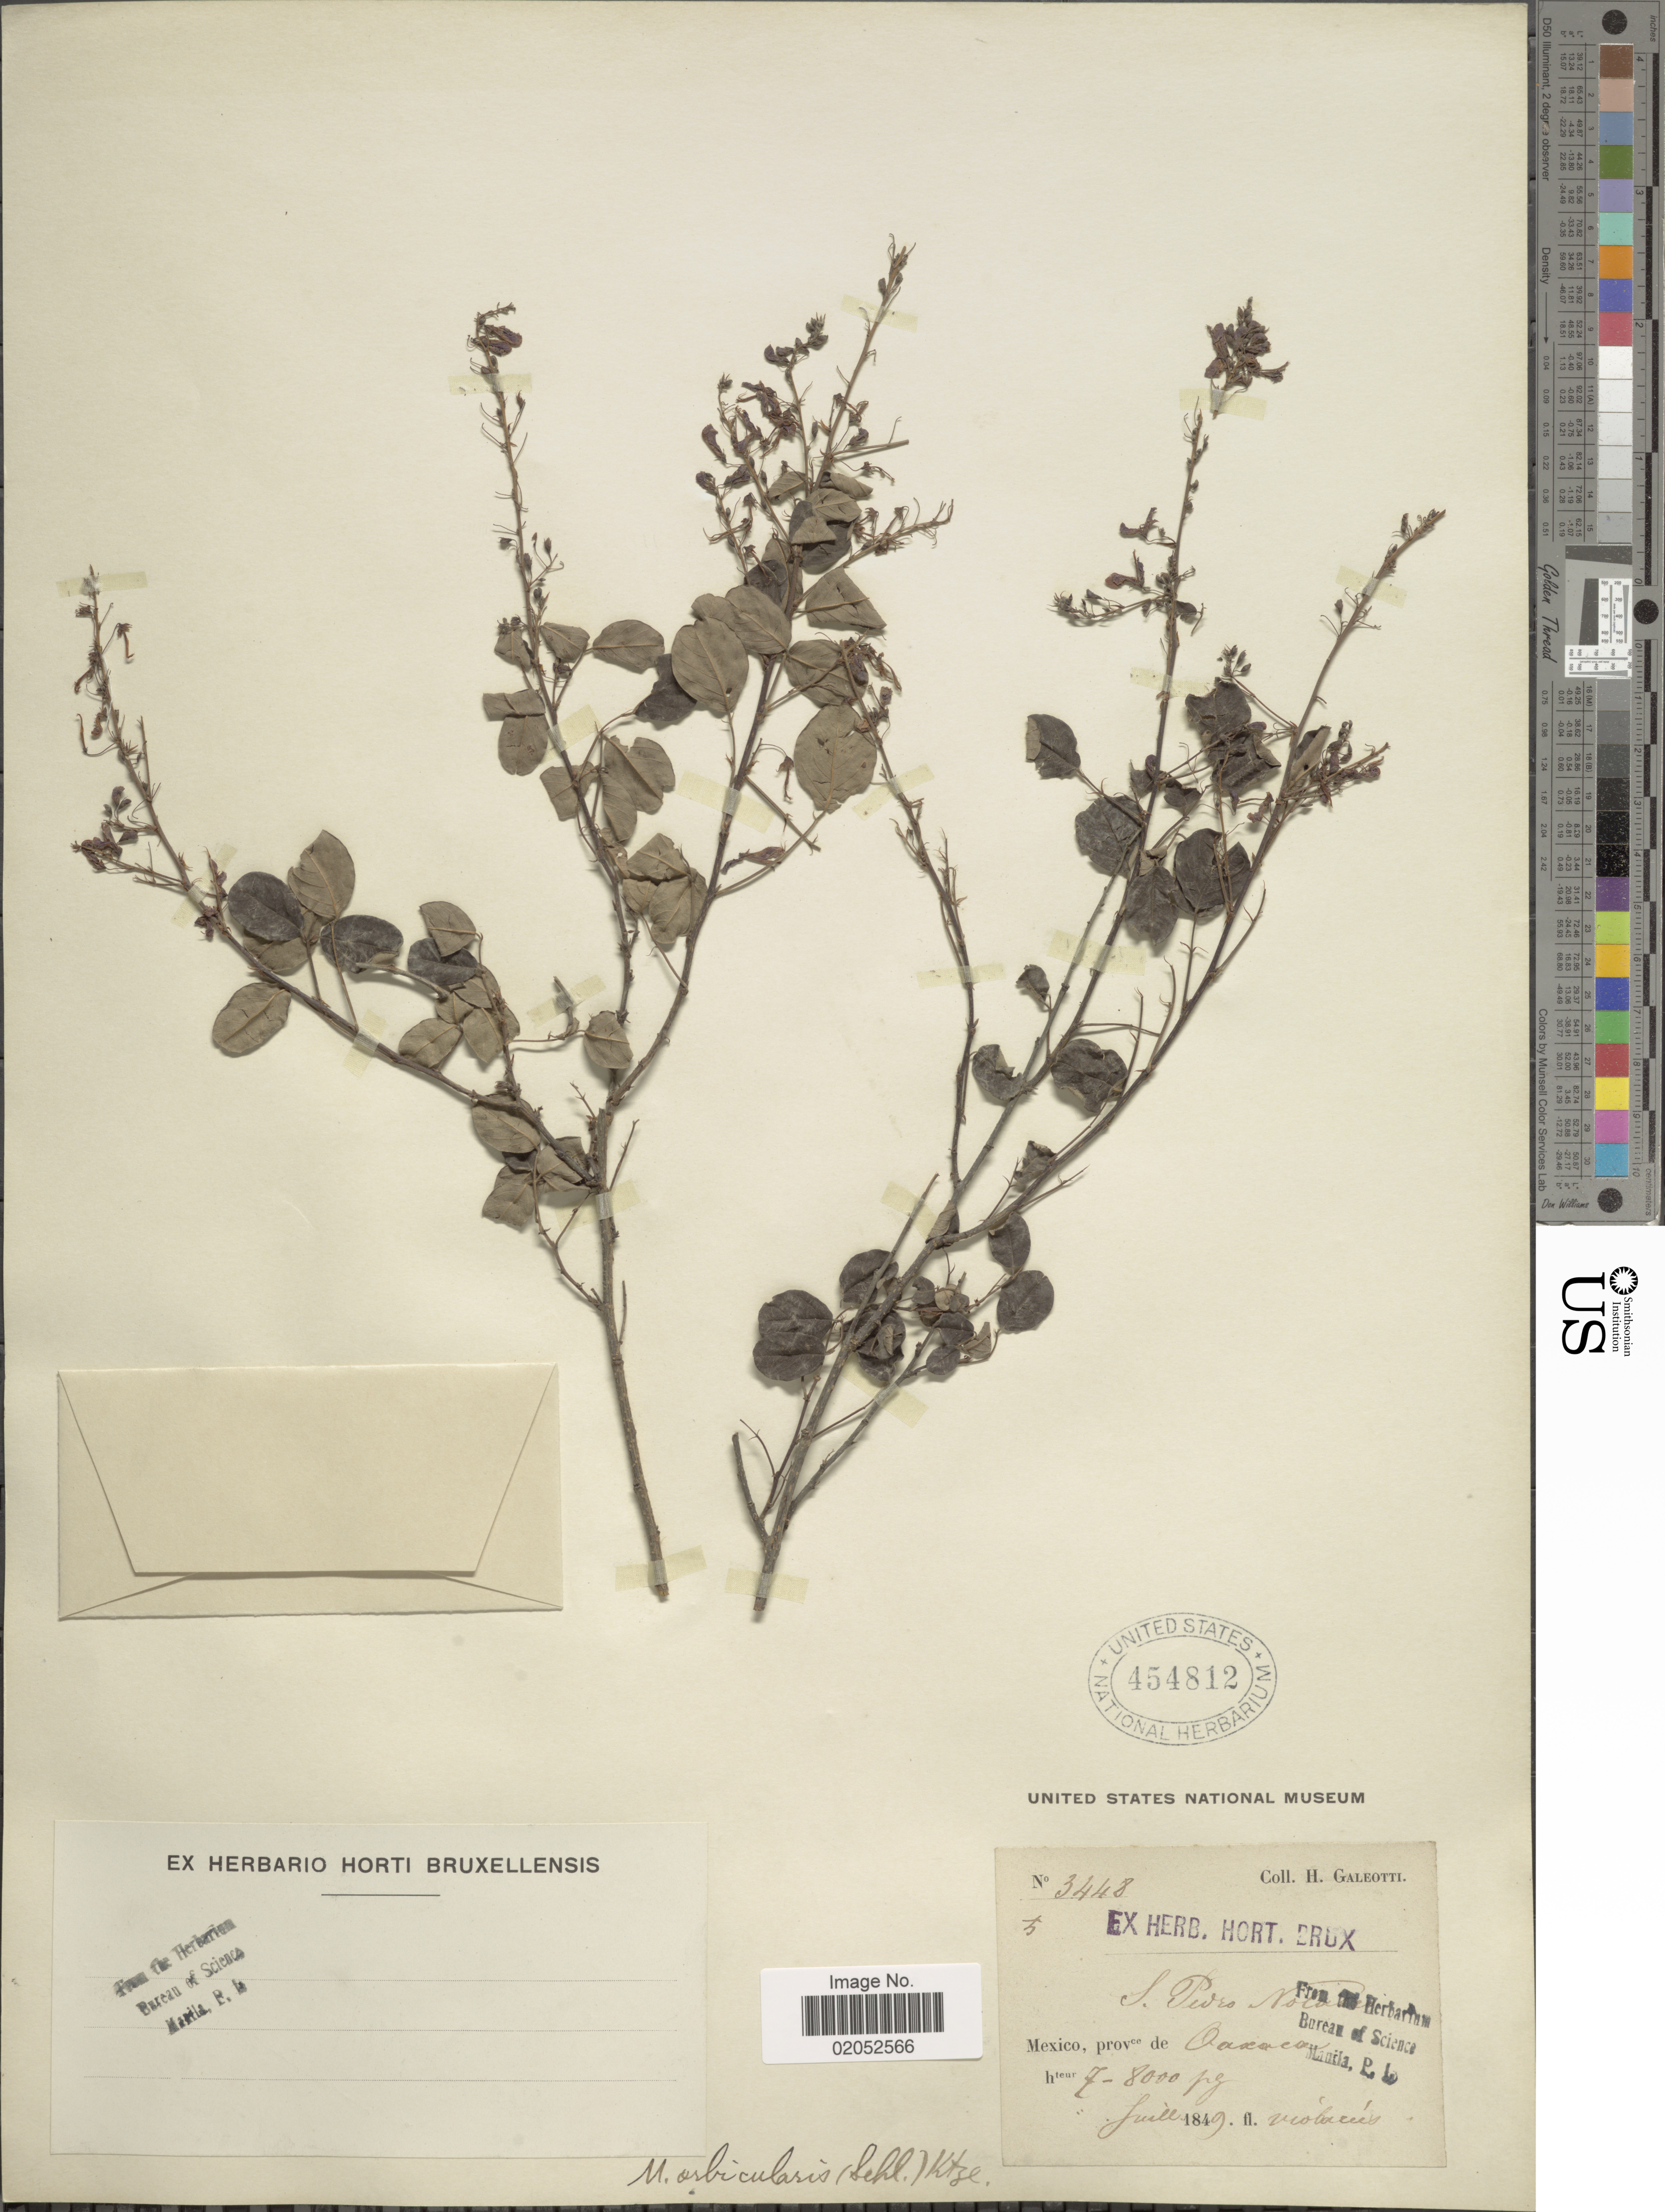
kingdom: Plantae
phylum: Tracheophyta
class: Magnoliopsida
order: Fabales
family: Fabaceae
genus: Desmodium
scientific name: Desmodium orbiculare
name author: Schltdl.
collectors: H. G. Galeotti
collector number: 3448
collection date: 1849-07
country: Mexico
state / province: Oaxaca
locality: Mexico, Prov de Oaxaca.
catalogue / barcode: US 454812